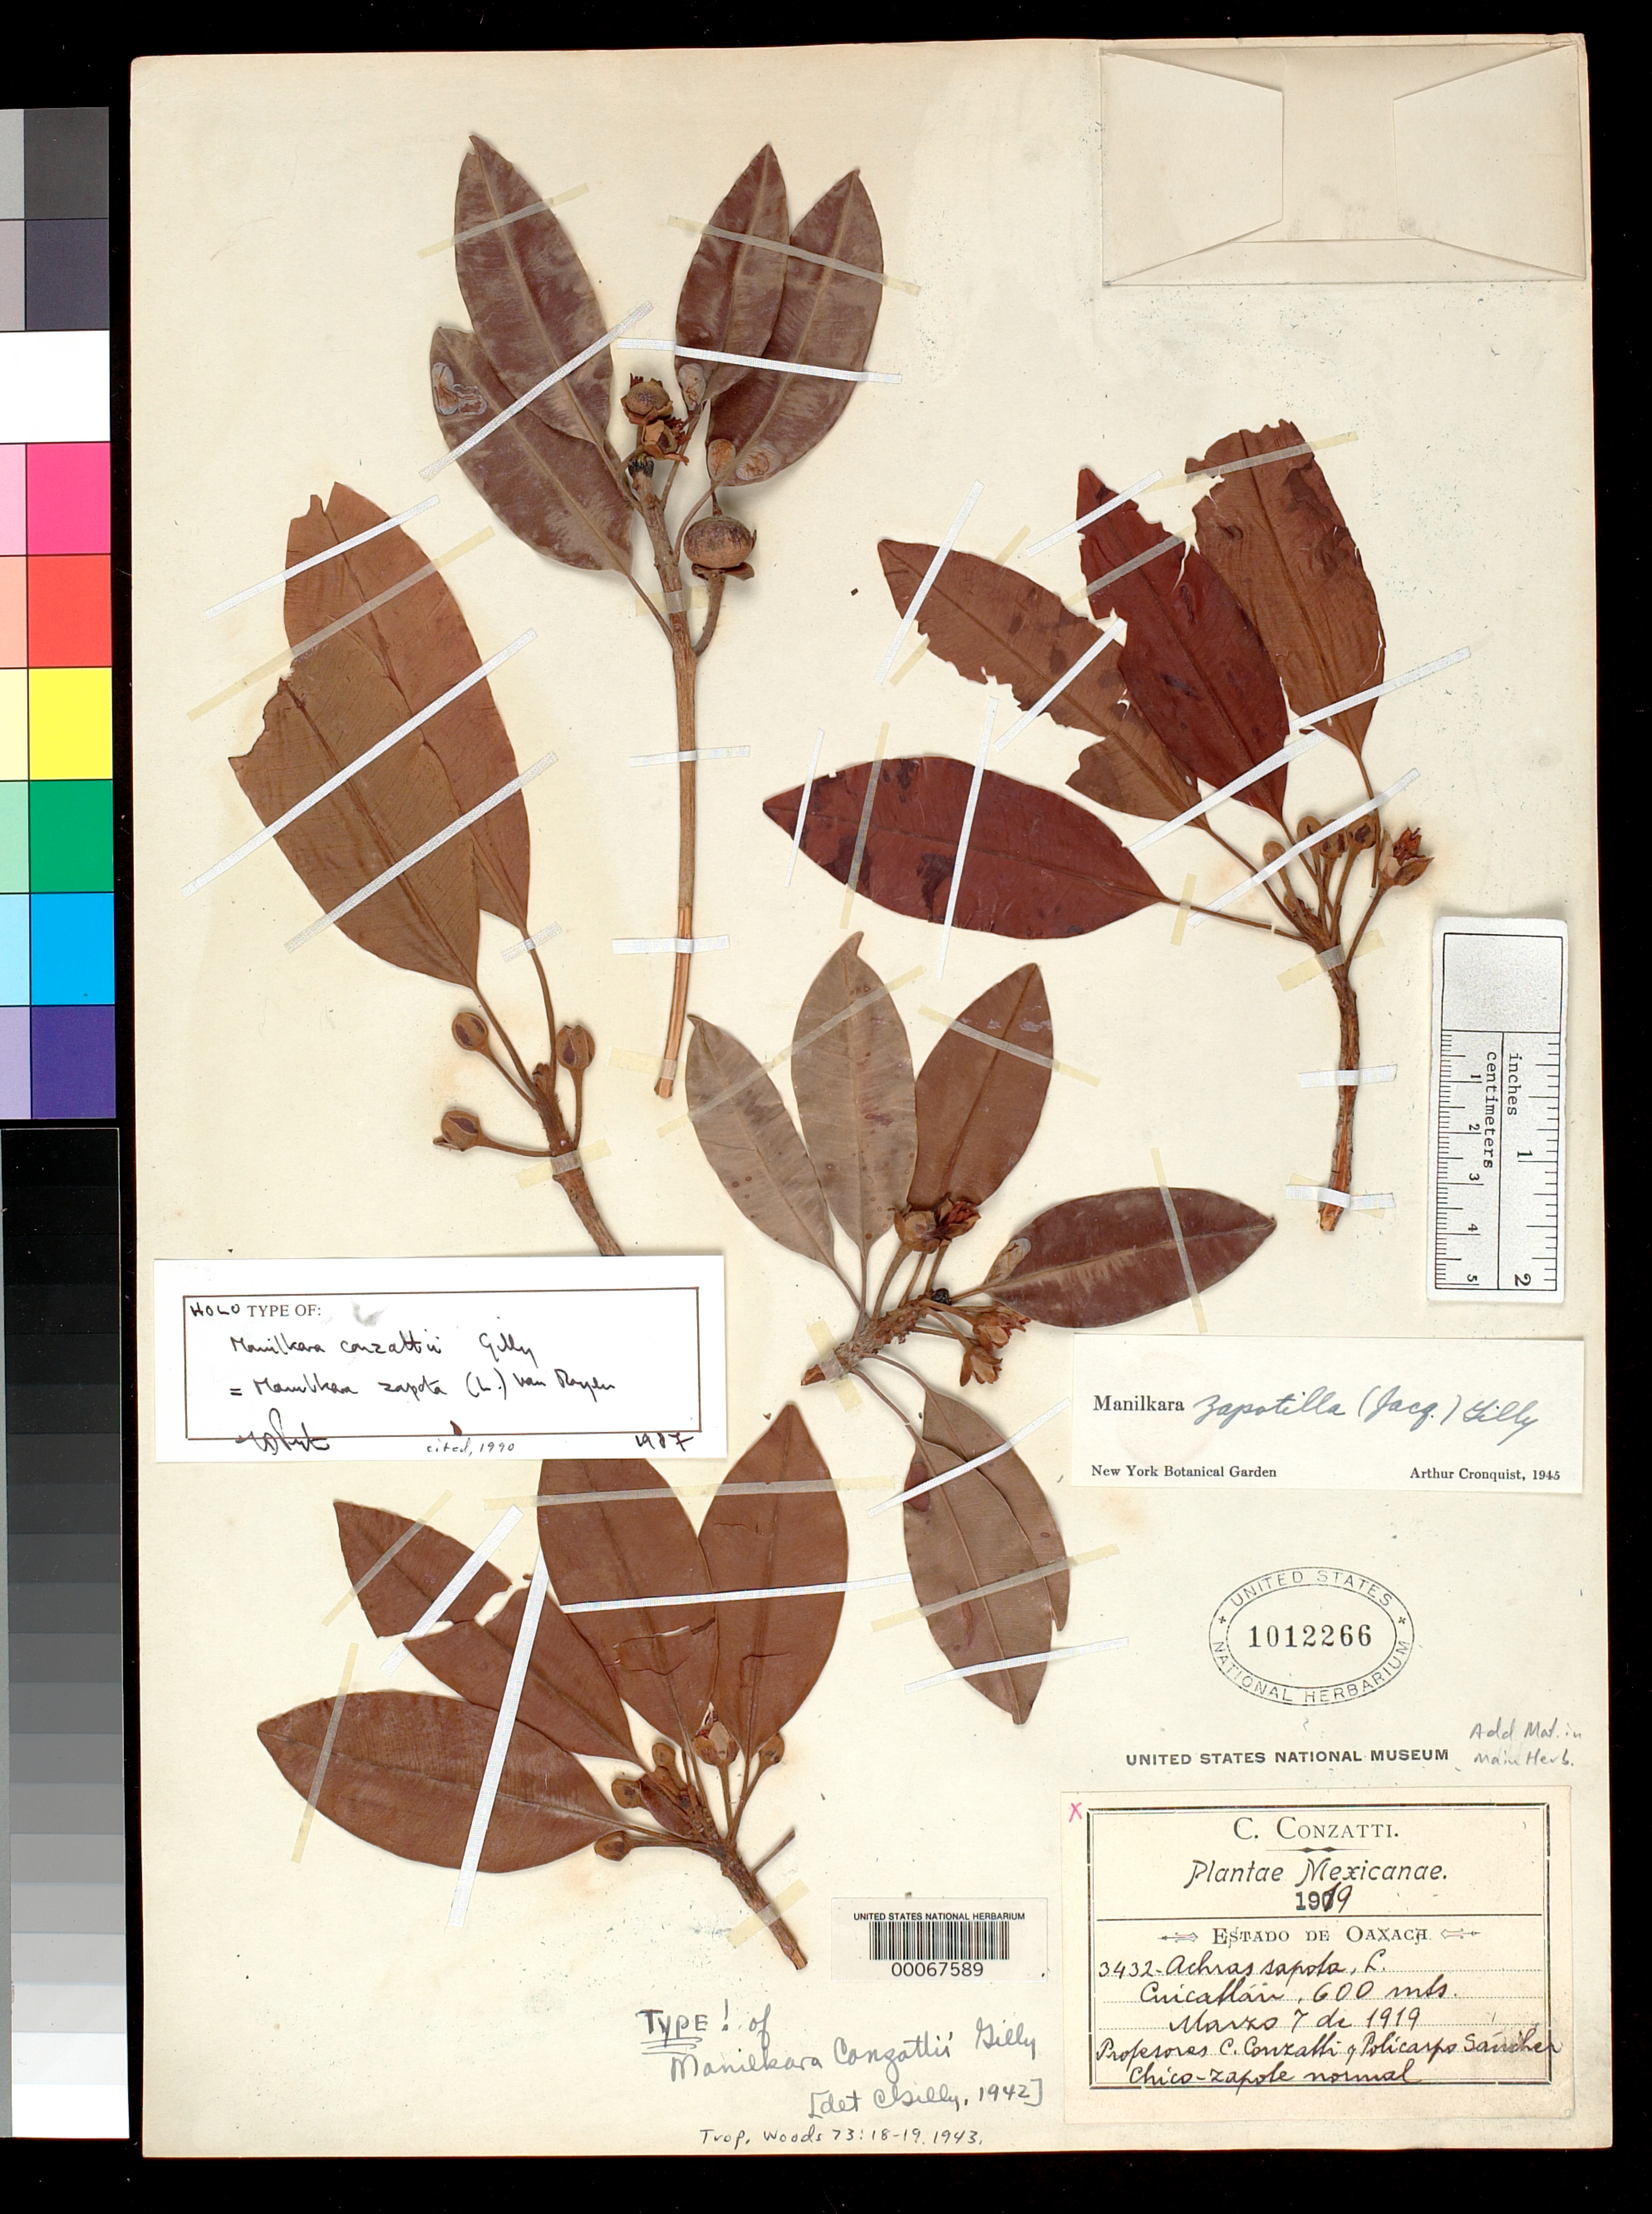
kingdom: Plantae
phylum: Tracheophyta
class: Magnoliopsida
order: Ericales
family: Sapotaceae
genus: Manilkara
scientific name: Manilkara conzattii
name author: Gilly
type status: Holotype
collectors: C. Conzatti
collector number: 3432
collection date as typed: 07 Mar 1919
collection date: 1919-03-07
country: Mexico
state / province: Oaxaca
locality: Cuicahan.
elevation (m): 600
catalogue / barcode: US 1012266